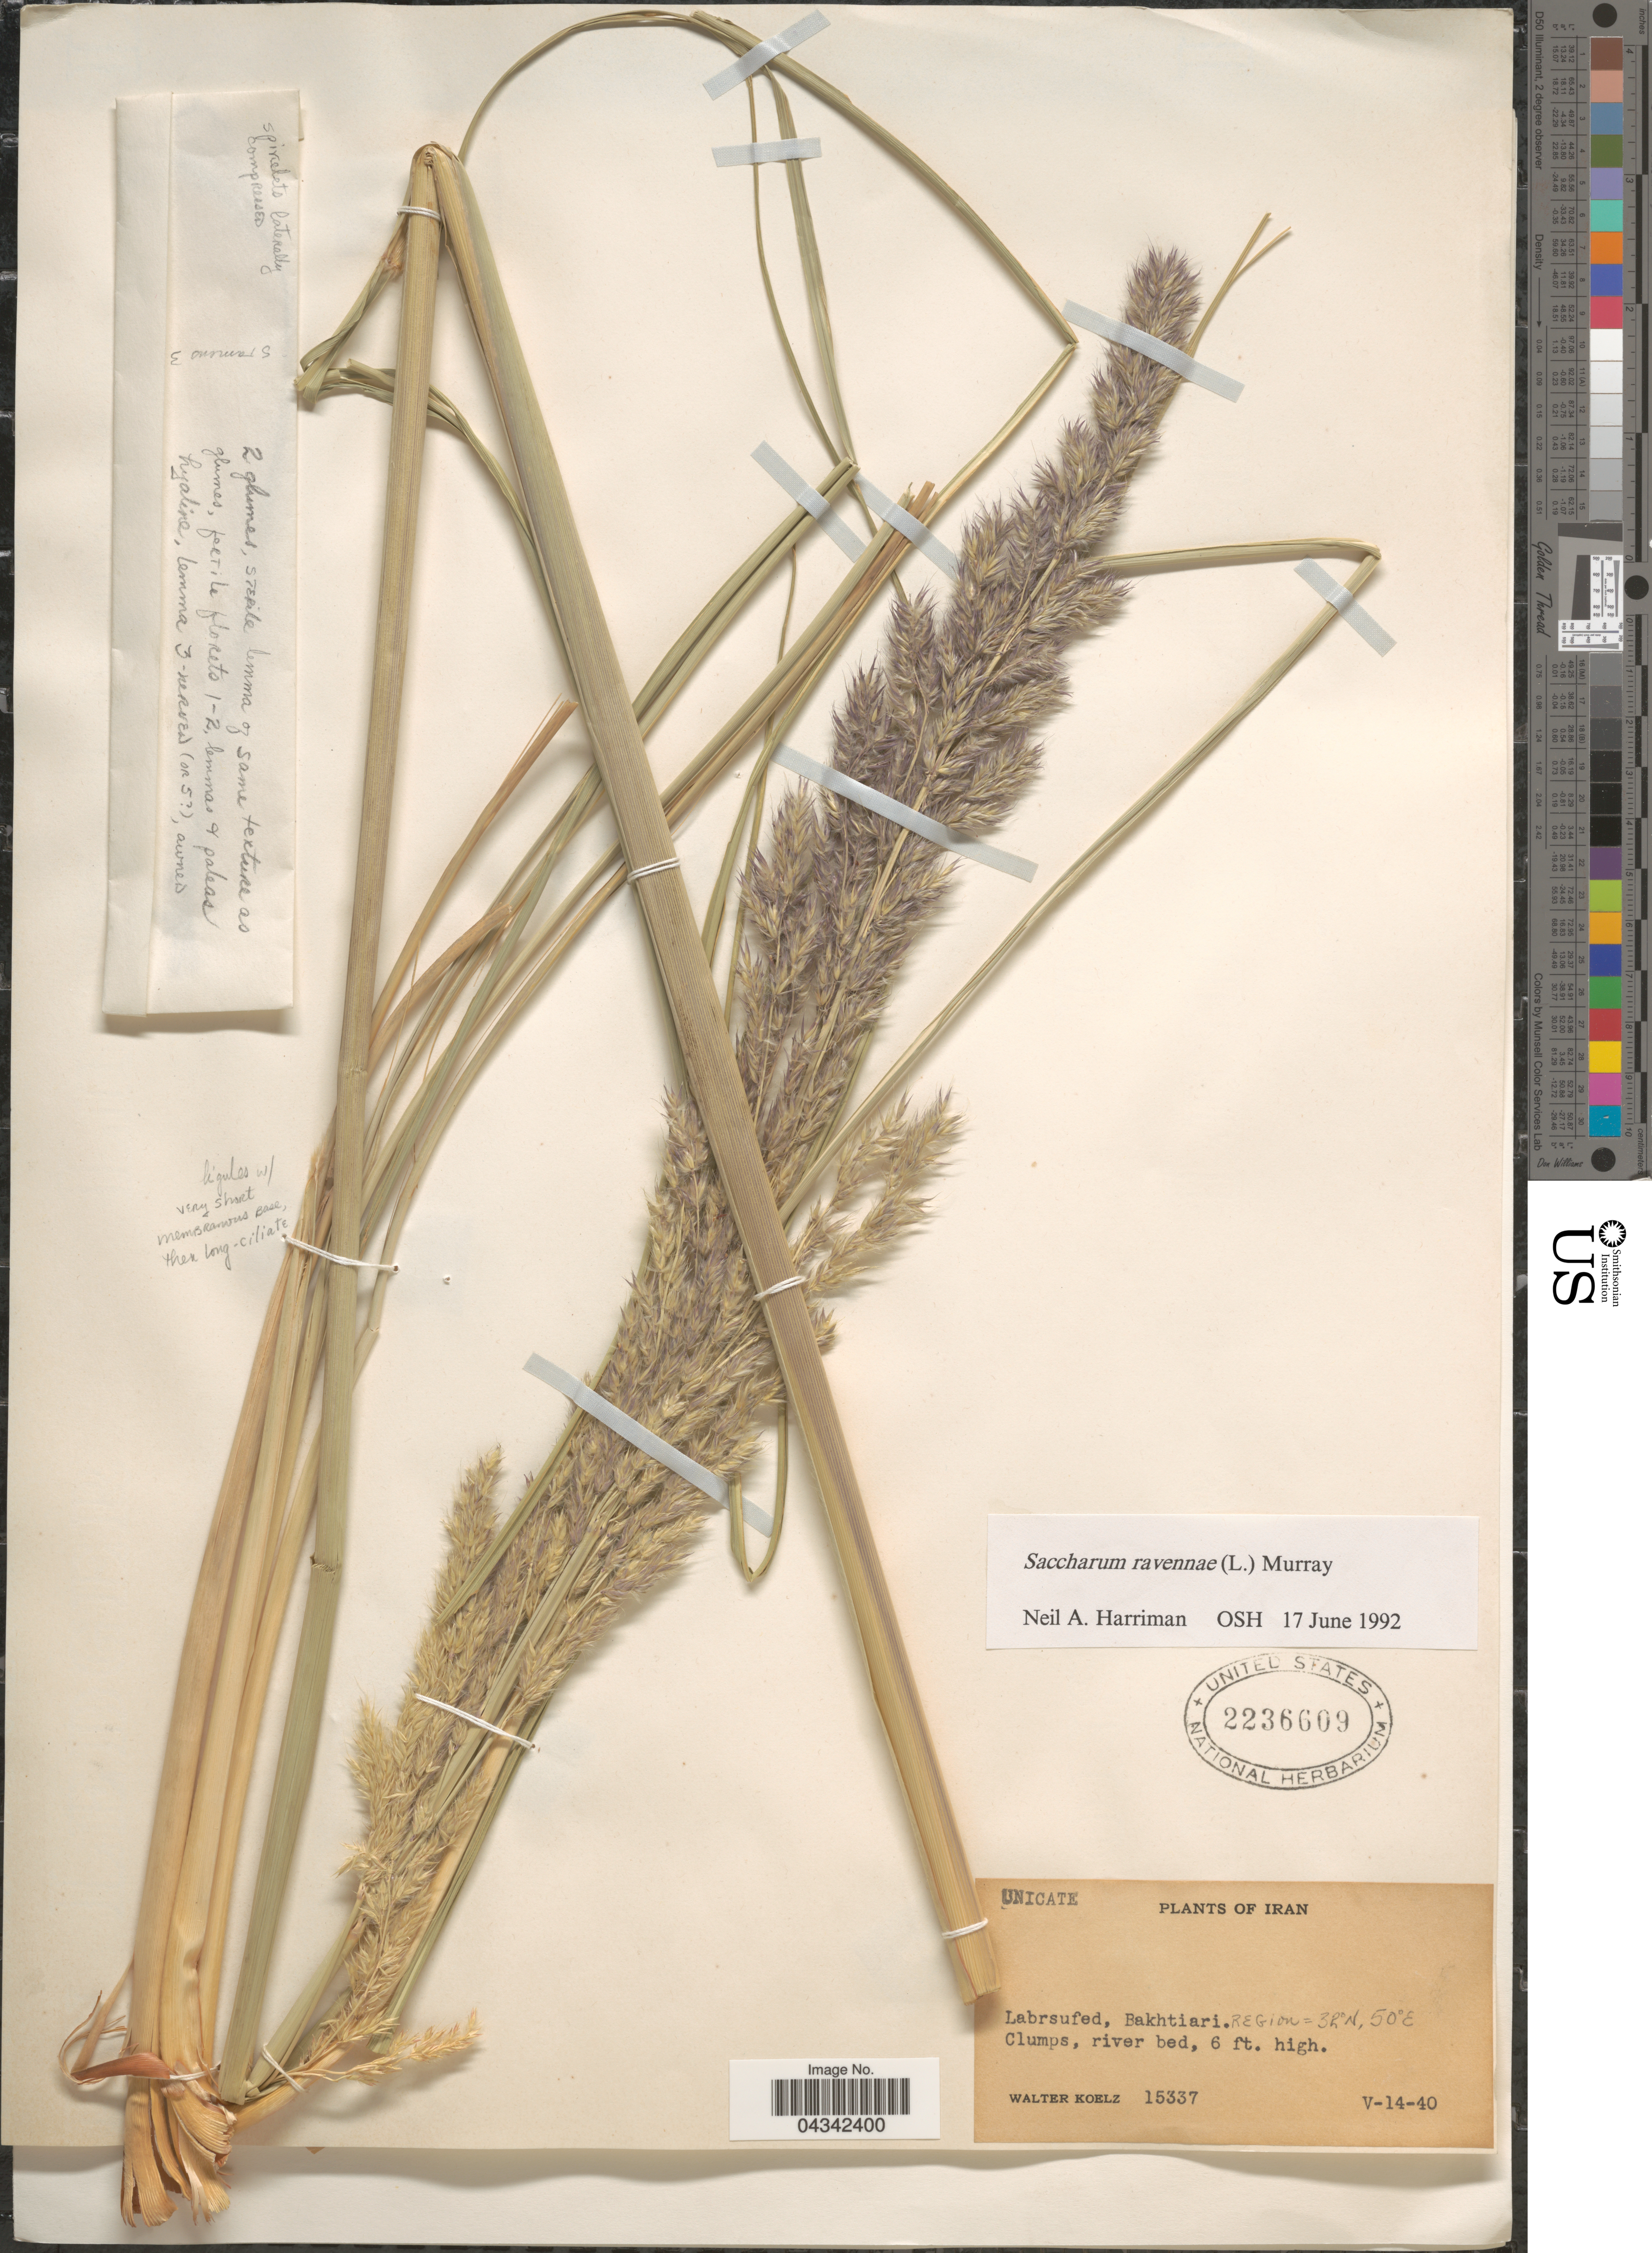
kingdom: Plantae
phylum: Tracheophyta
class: Liliopsida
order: Poales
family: Poaceae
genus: Tripidium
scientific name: Tripidium ravennae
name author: (L.) H. Scholz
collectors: W. N. Koelz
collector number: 15337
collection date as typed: Transcribed d/m/y: 14/5/40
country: Iran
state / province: Chahar Mahaal and Bakhtiari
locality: Labrsufed, Bakhtiari. Region.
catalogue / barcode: US 2236609